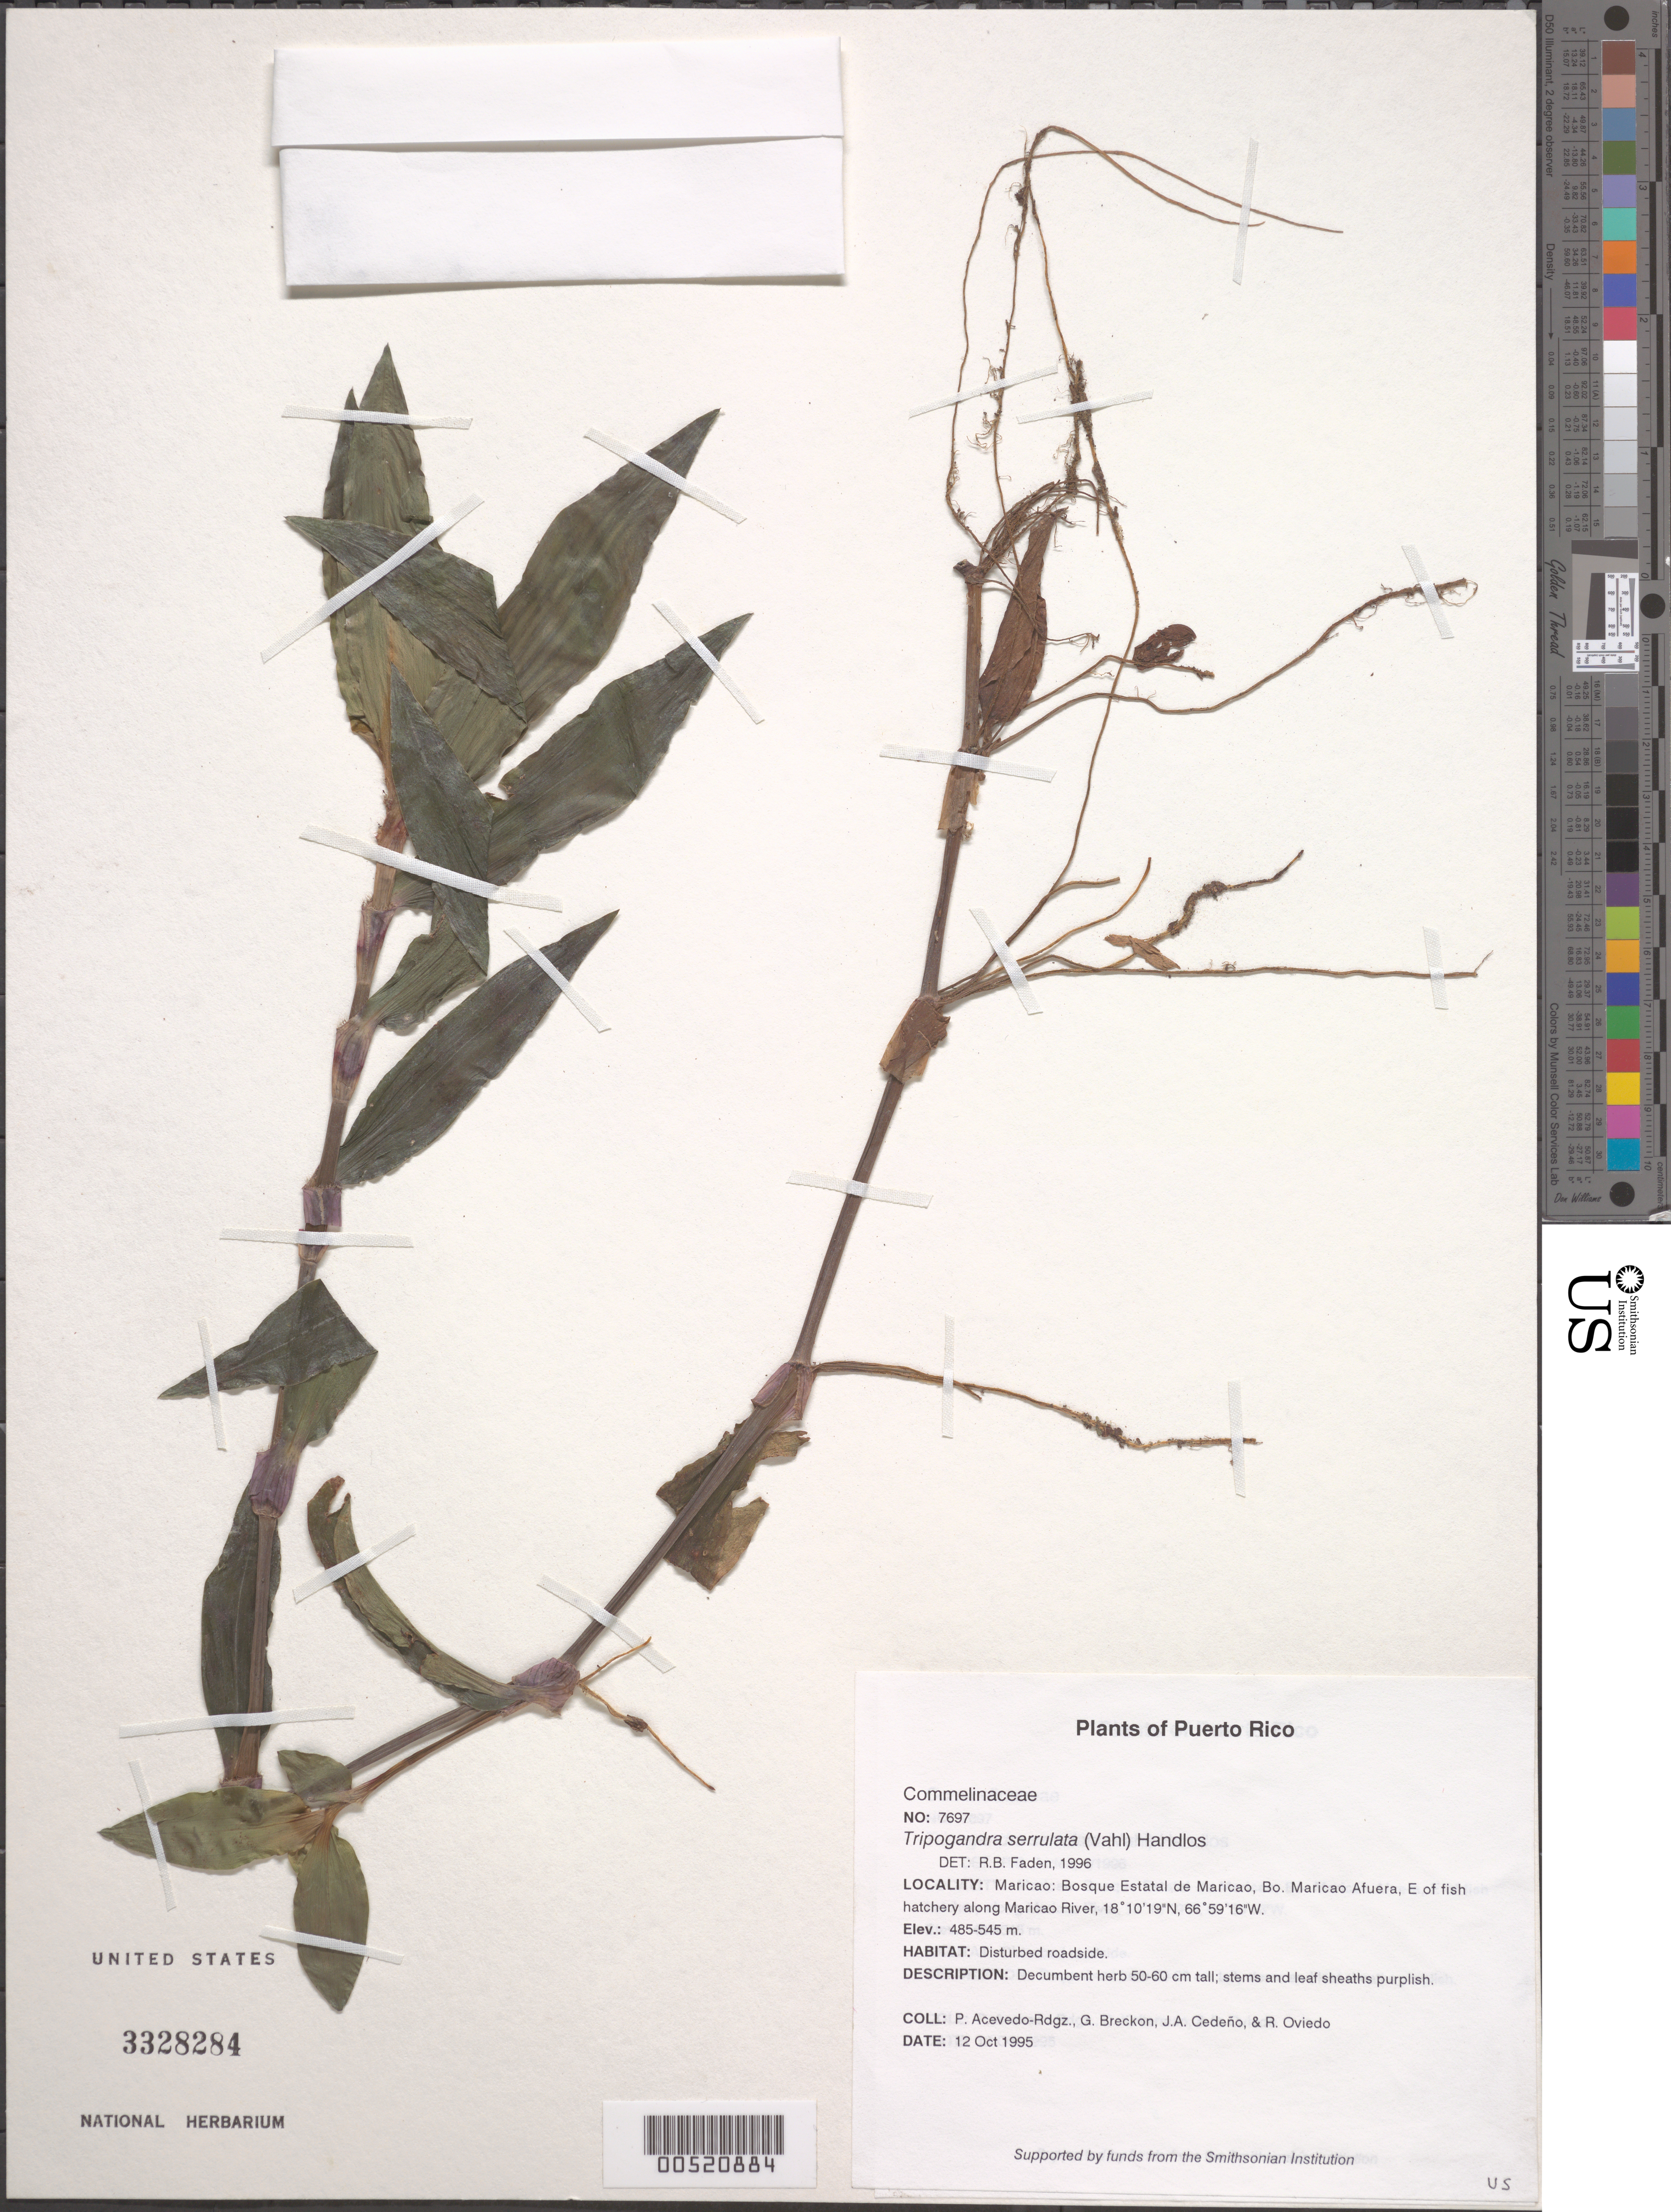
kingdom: Plantae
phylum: Tracheophyta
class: Liliopsida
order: Commelinales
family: Commelinaceae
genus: Tripogandra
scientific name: Tripogandra serrulata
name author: (Vahl) Handlos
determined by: Faden, Robert B., (US), Smithsonian Institution - National Museum of Natural History (UNITED STATES)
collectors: P. Acevedo-Rodr., G. J. Breckon, J. A. Cedeño M. & R. Oviedo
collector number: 7697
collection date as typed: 13 Oct 1995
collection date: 1995-10-13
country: Puerto Rico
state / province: Maricao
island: Puerto Rico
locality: Maricao: Bosque Estatal de Maricao, Bo. Maricao Afuera, E of fish hatchery along Maricao River.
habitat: Disturbed roadside.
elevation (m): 485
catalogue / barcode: US 3328284